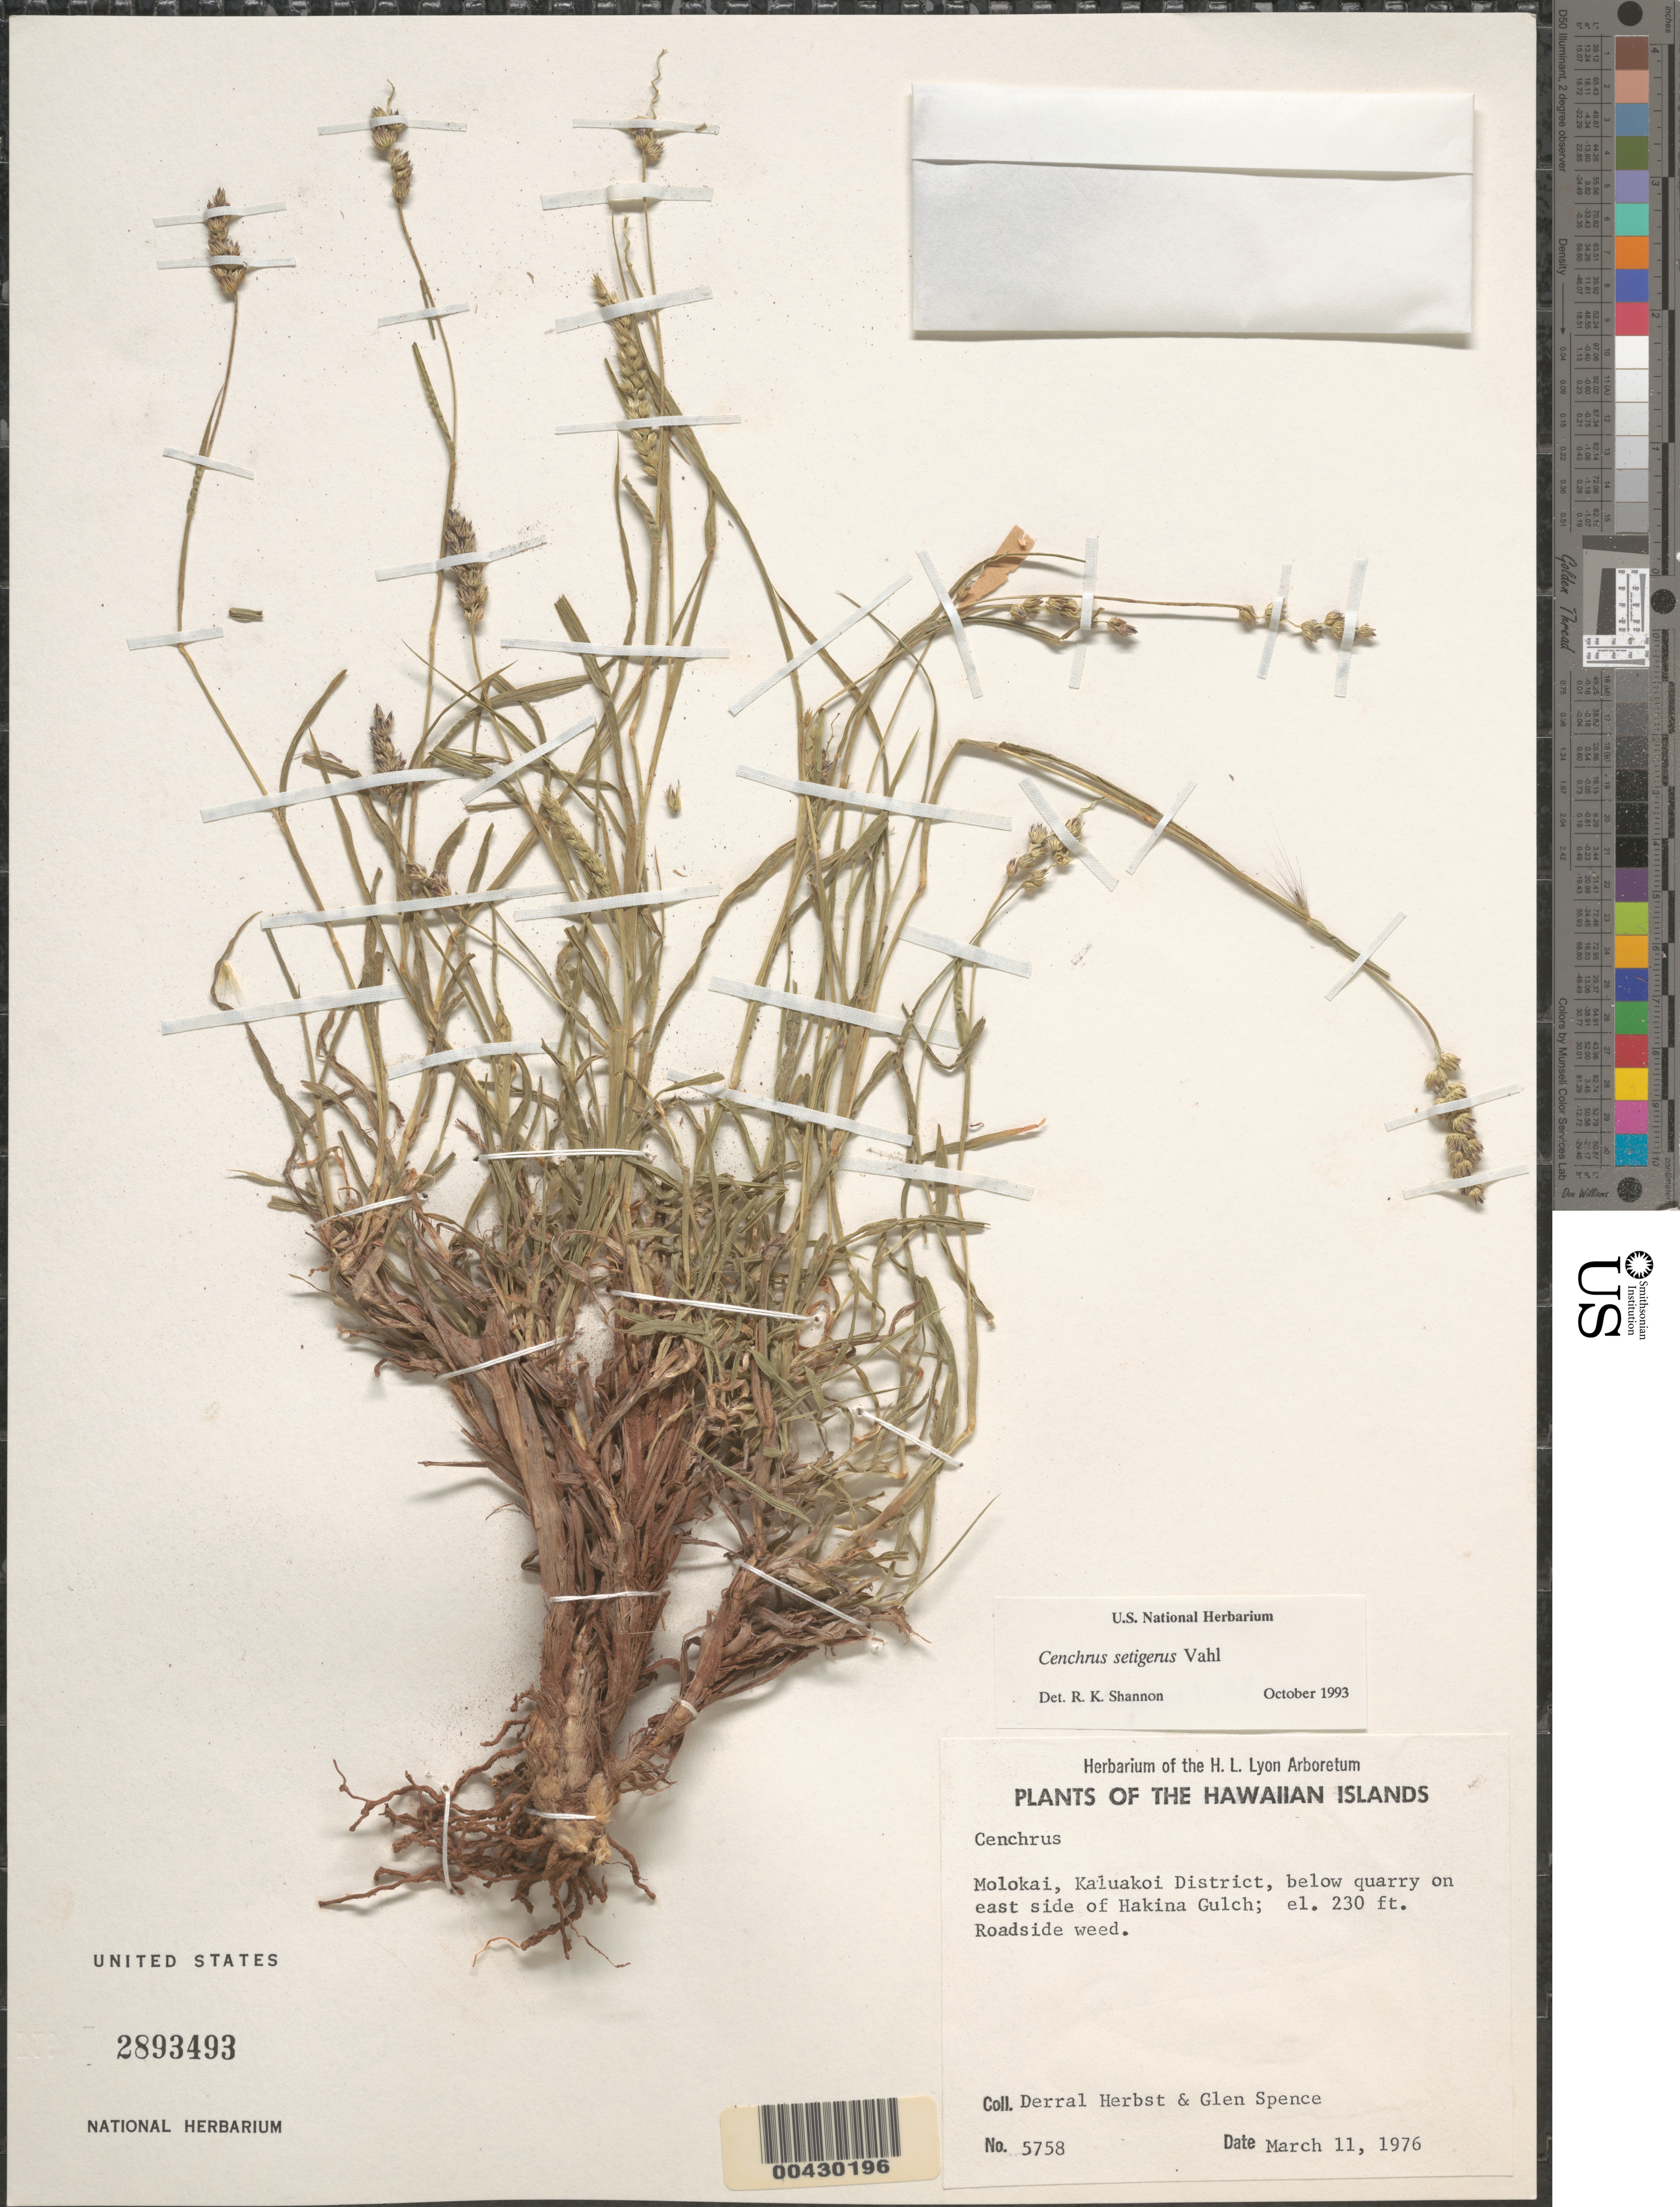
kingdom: Plantae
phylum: Tracheophyta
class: Liliopsida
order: Poales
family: Poaceae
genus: Cenchrus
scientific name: Cenchrus setigerus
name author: Vahl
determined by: Shannon, R. K., (UNITED STATES)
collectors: D. R. Herbst & G. Spence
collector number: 5758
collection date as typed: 11 Mar 1976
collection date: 1976-03-11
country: United States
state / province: Hawaii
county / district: Maui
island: Moloka'i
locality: Kaluakoi District, below quarry on east side of Hikina Gulch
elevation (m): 70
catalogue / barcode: US 2893493